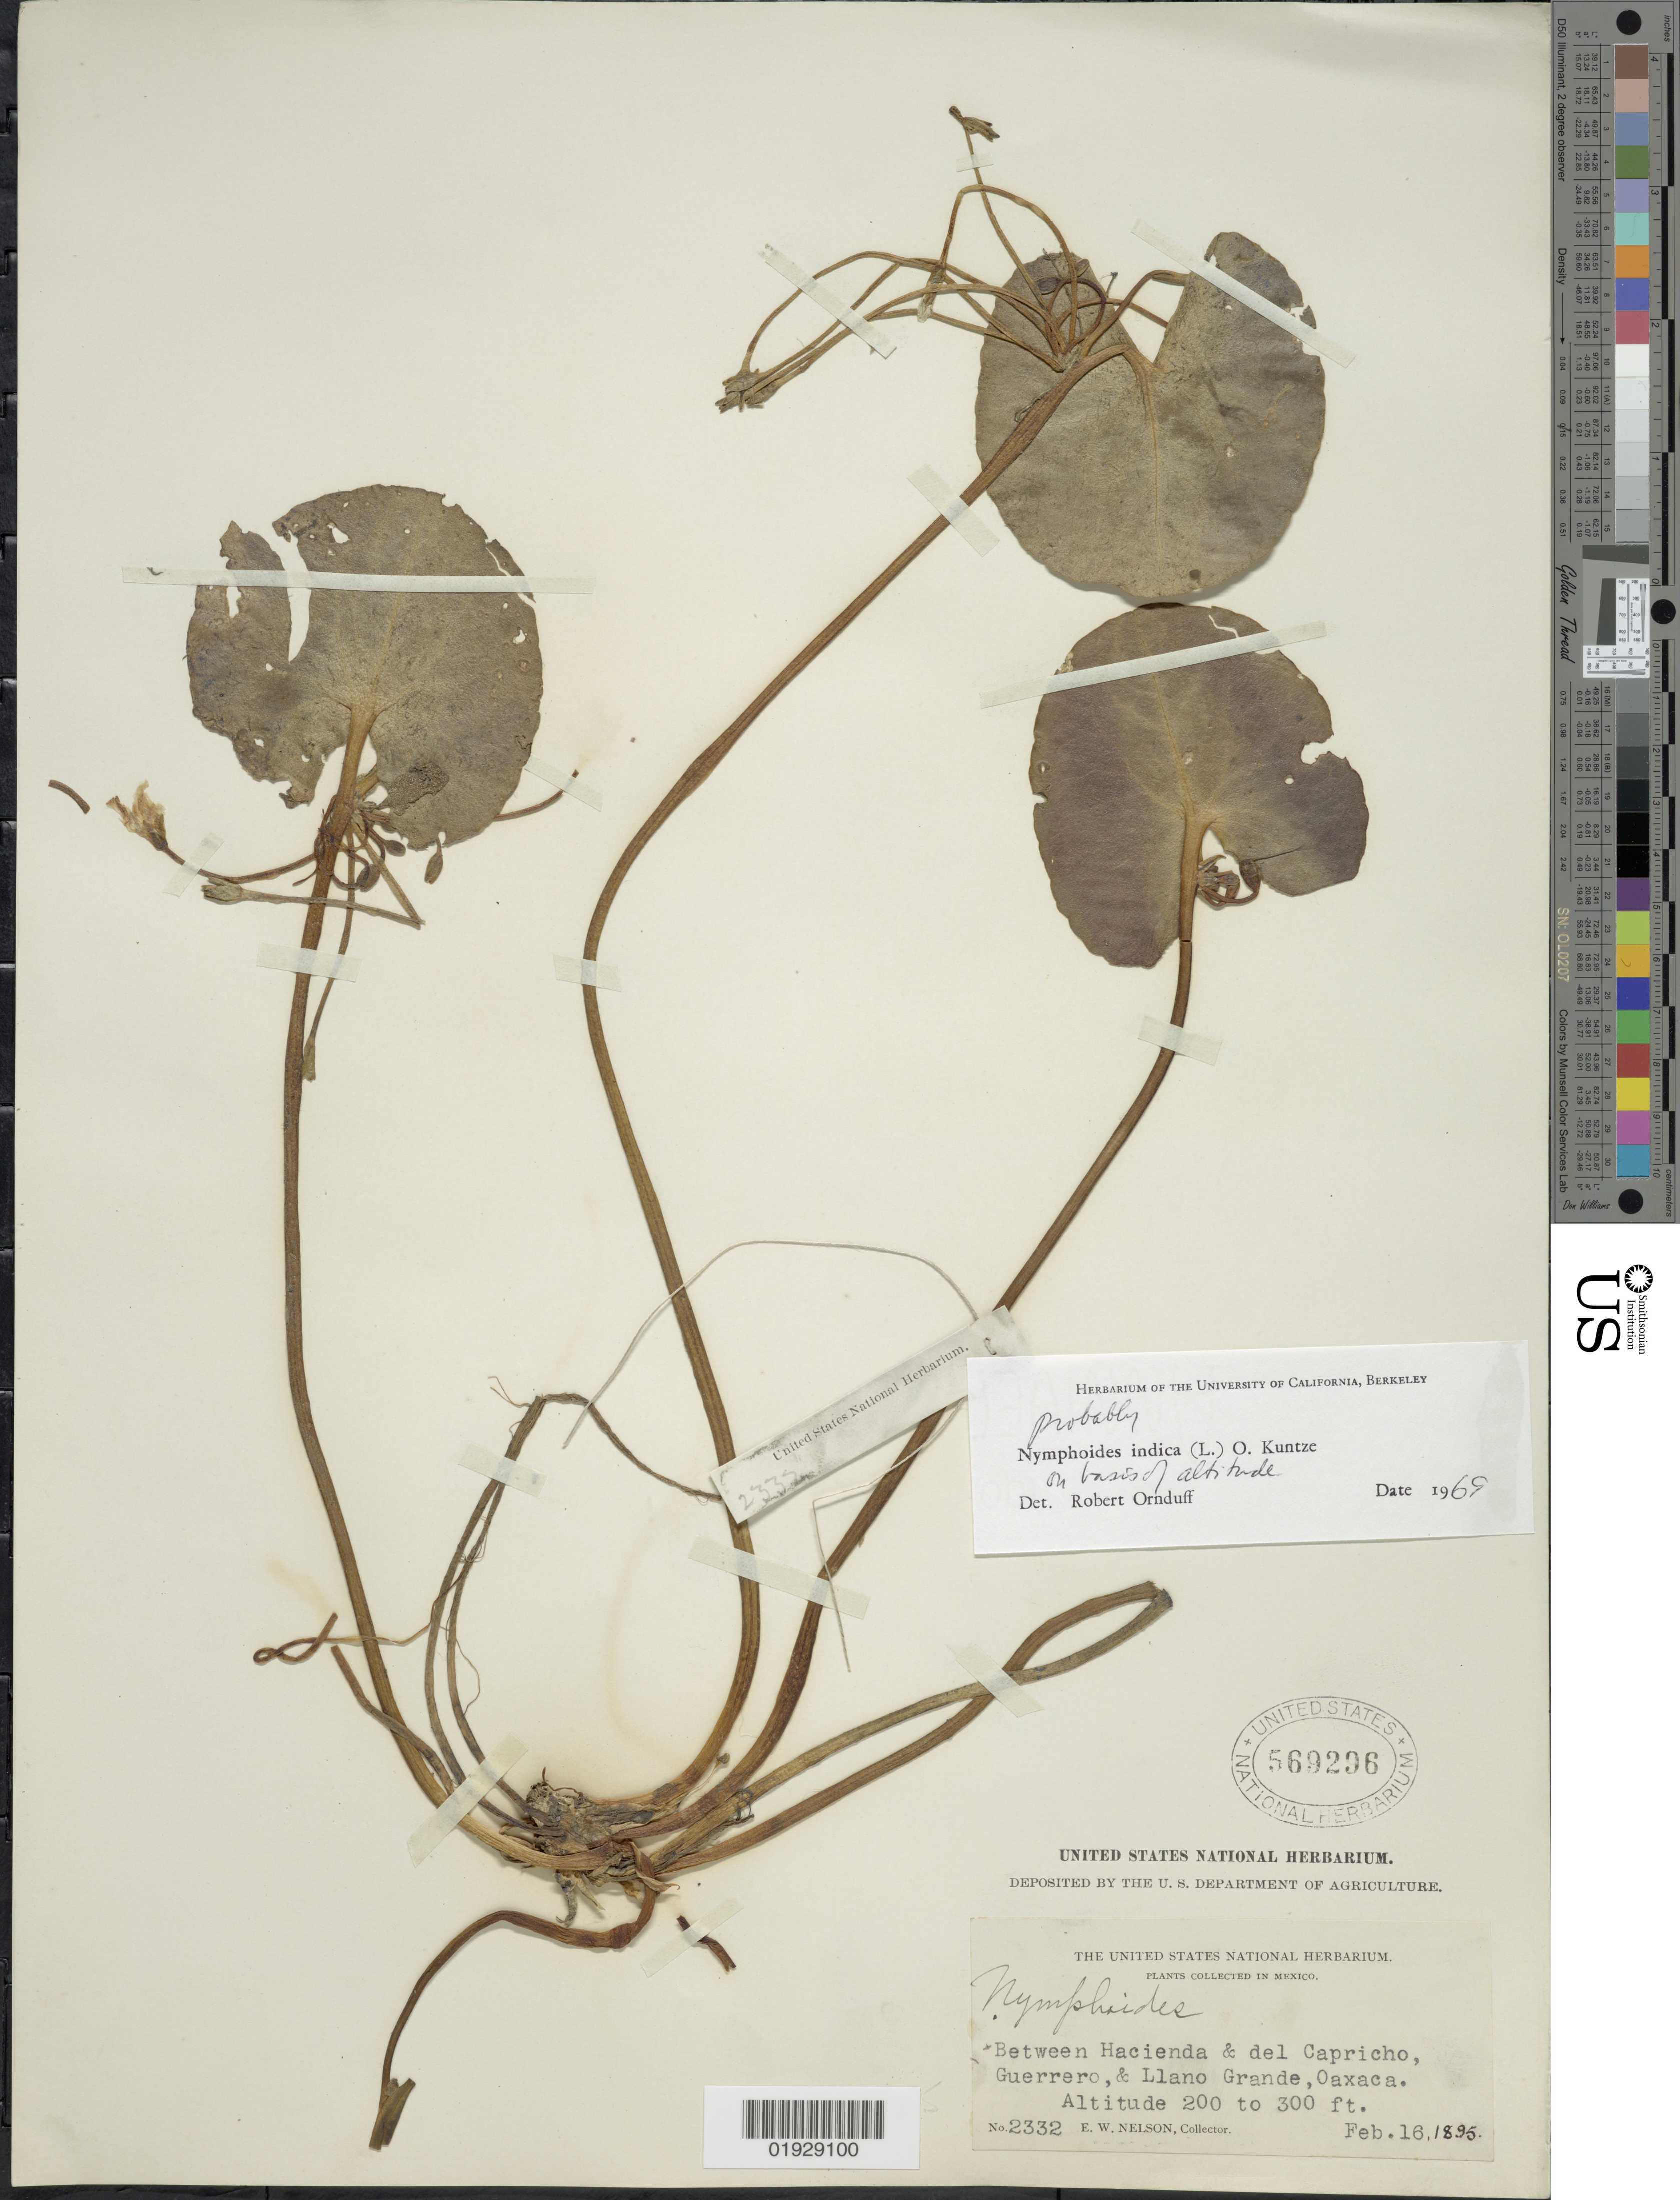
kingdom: Plantae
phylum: Tracheophyta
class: Magnoliopsida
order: Asterales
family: Menyanthaceae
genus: Nymphoides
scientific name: Nymphoides indica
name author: (L.) Kuntze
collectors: E. W. Nelson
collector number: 2332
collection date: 1895-02-16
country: Mexico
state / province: Oaxaca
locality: Between Hacienda & del Capricho, Guerrero, & Llano Grande.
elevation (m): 61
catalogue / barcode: US 569296